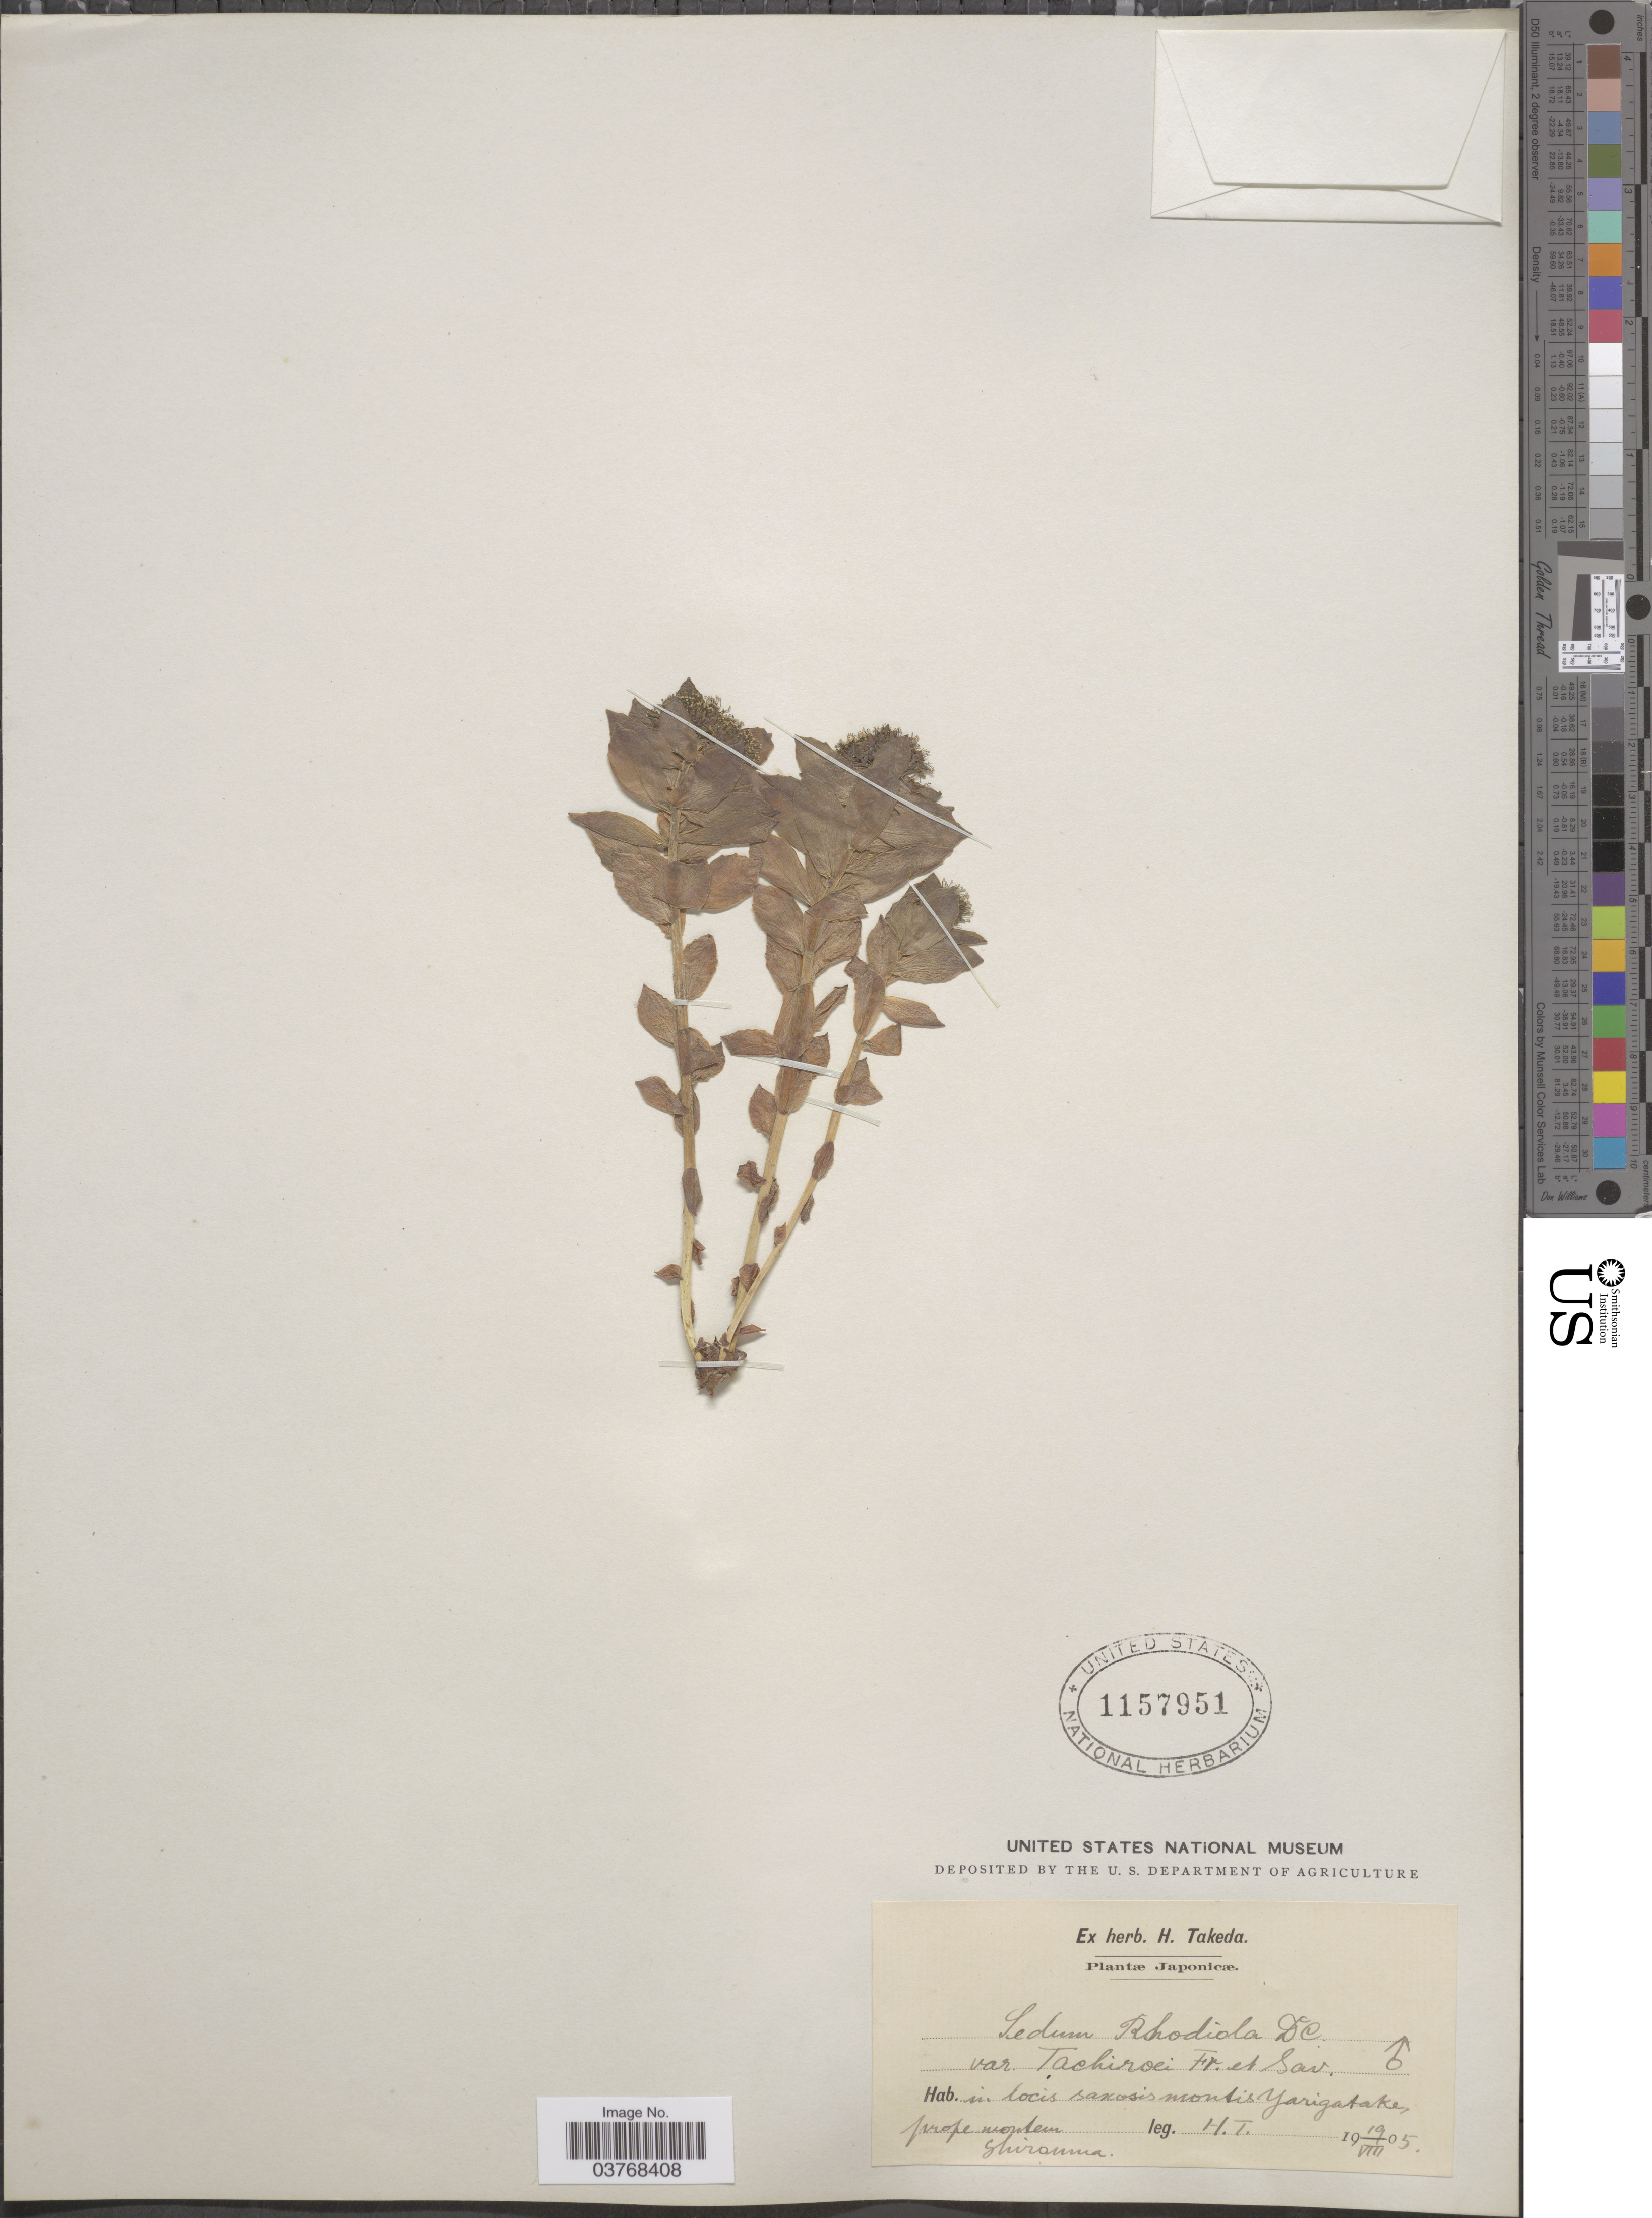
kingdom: Plantae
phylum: Tracheophyta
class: Magnoliopsida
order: Saxifragales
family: Crassulaceae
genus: Rhodiola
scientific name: Rhodiola rosea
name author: L.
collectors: H. Takeda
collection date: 1905-08-19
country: Japan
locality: In locis saxosis montis Yarigatake prope montem Shirouma.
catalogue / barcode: US 1157951